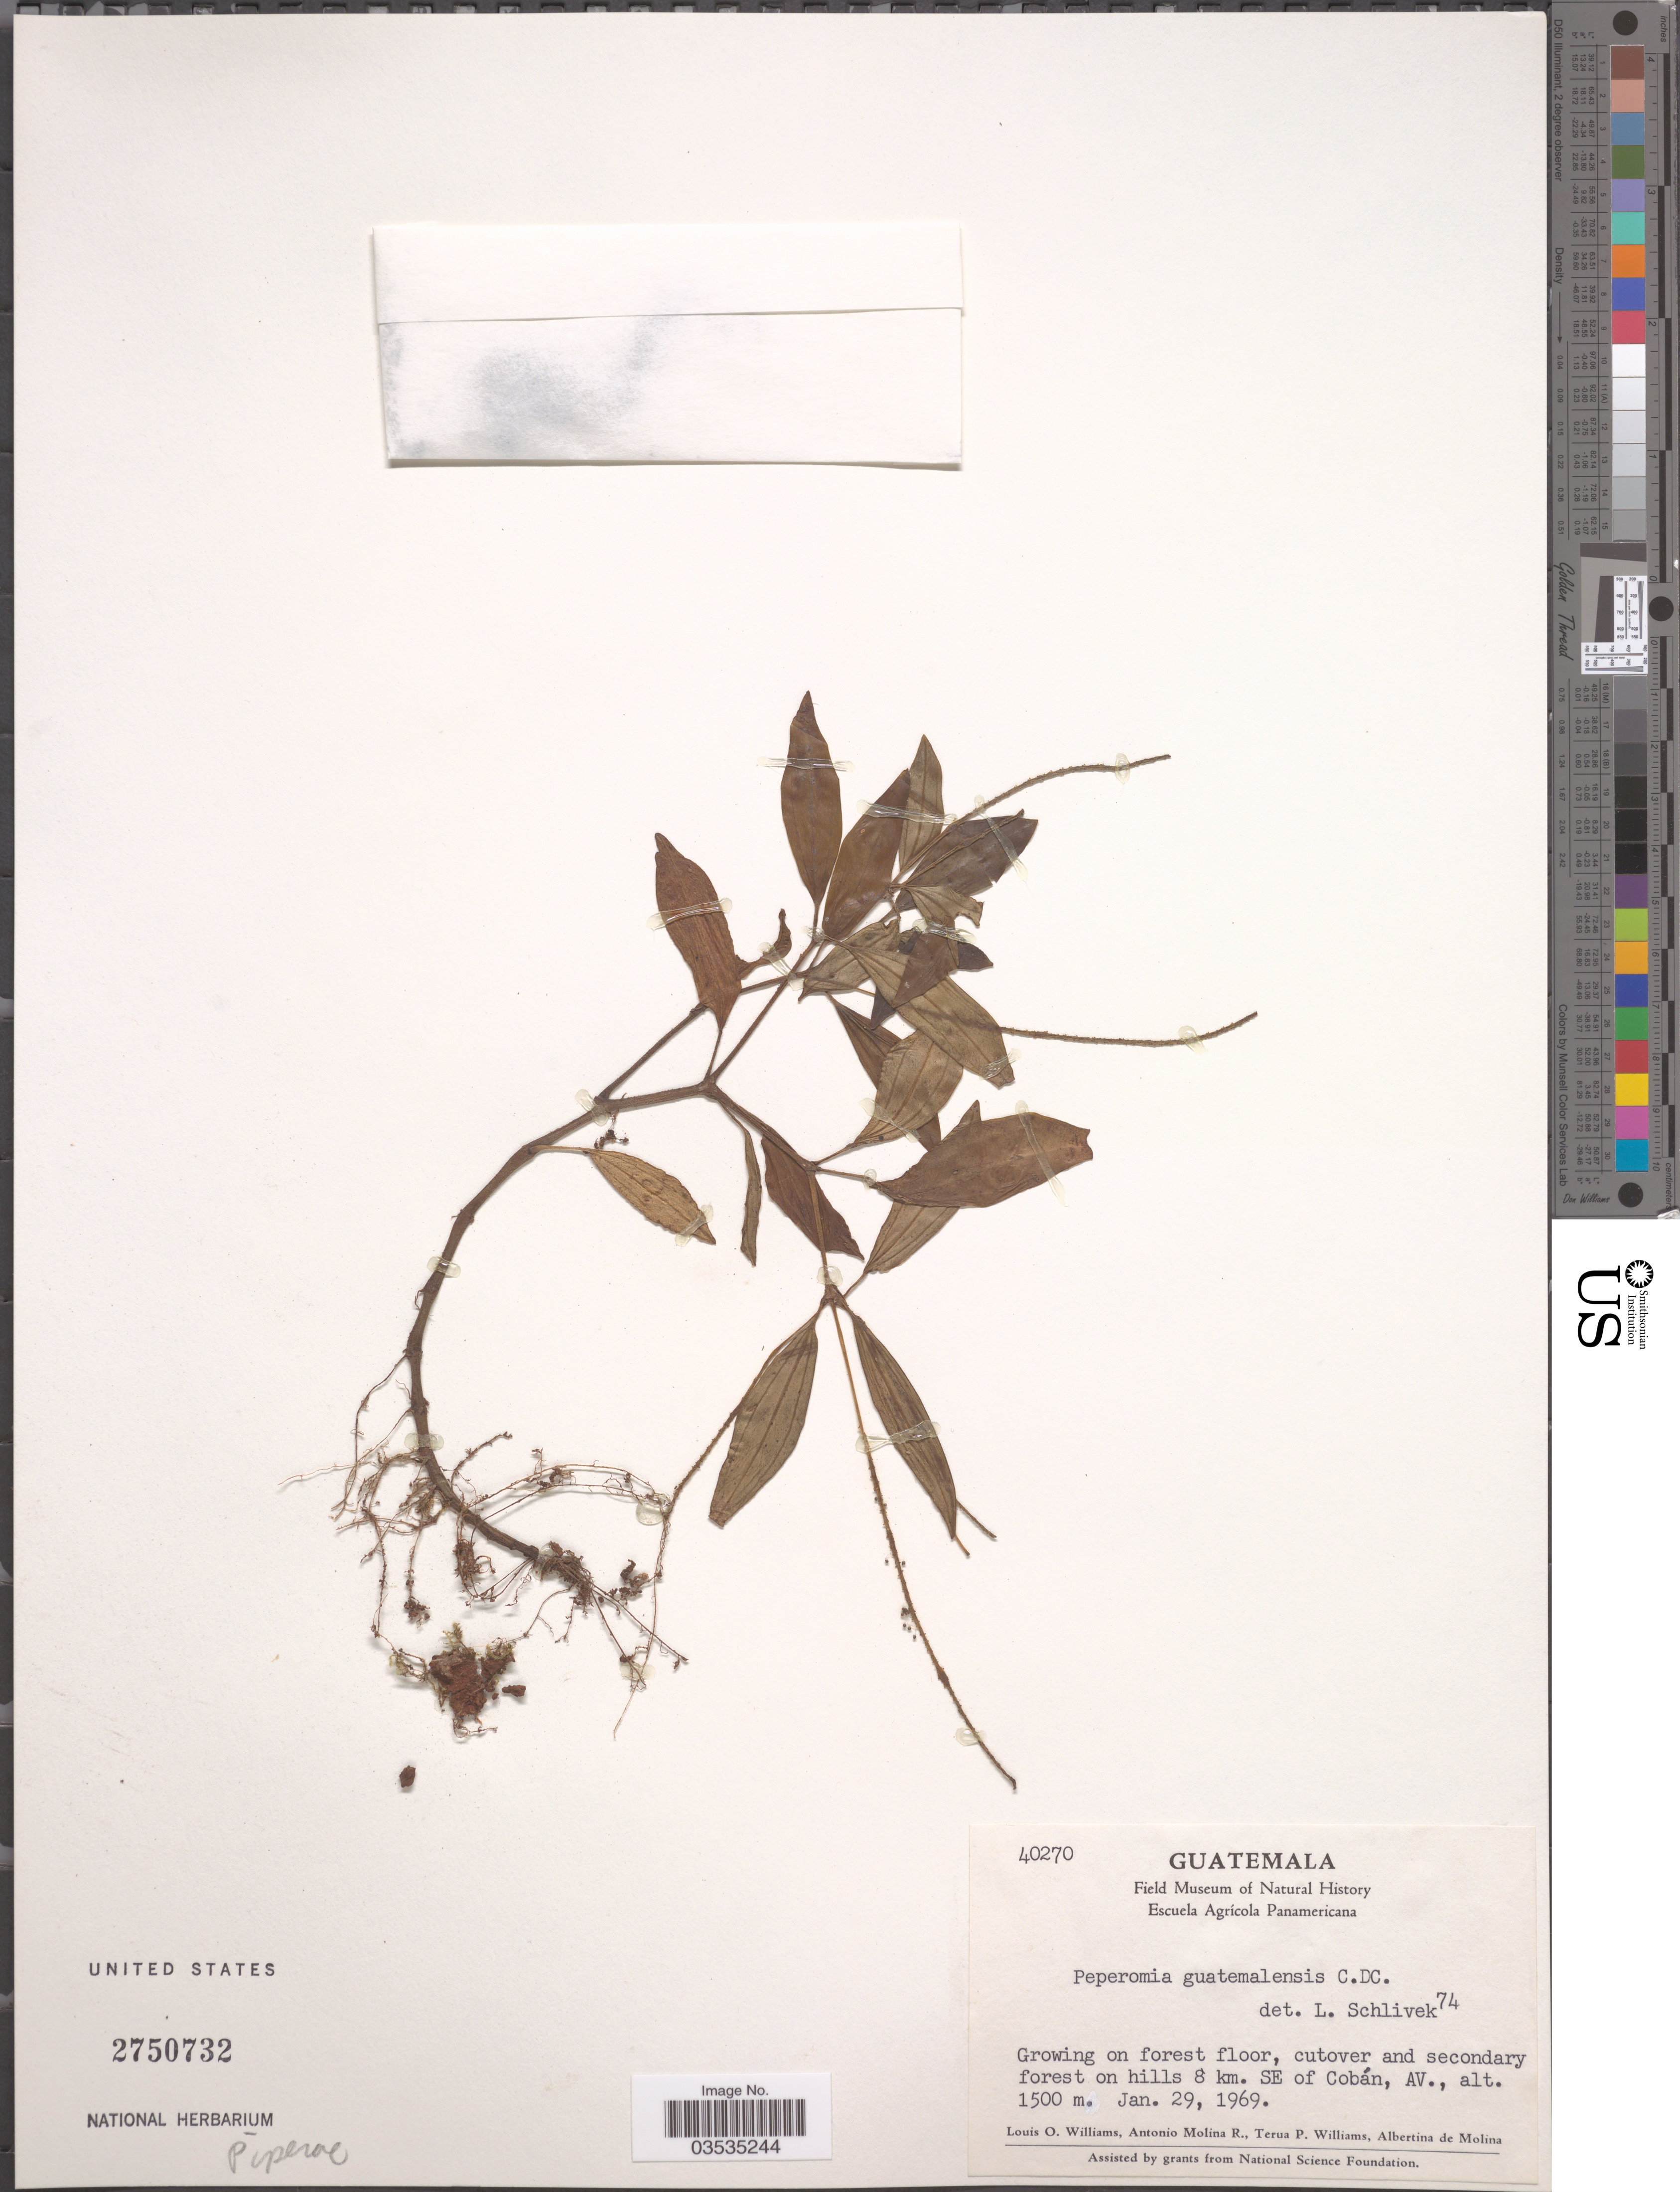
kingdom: Plantae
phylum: Tracheophyta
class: Magnoliopsida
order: Piperales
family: Piperaceae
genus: Peperomia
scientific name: Peperomia guatemalensis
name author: C. DC.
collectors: L. O. Williams, A. Molina R., T. Williams & A. R. Molina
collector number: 40270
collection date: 1969-01-29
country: Guatemala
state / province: Alta Verapaz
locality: Growing on forest floor, cutover and secondary forest on hills 8 km. SE of Cobán.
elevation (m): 1500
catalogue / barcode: US 2750732